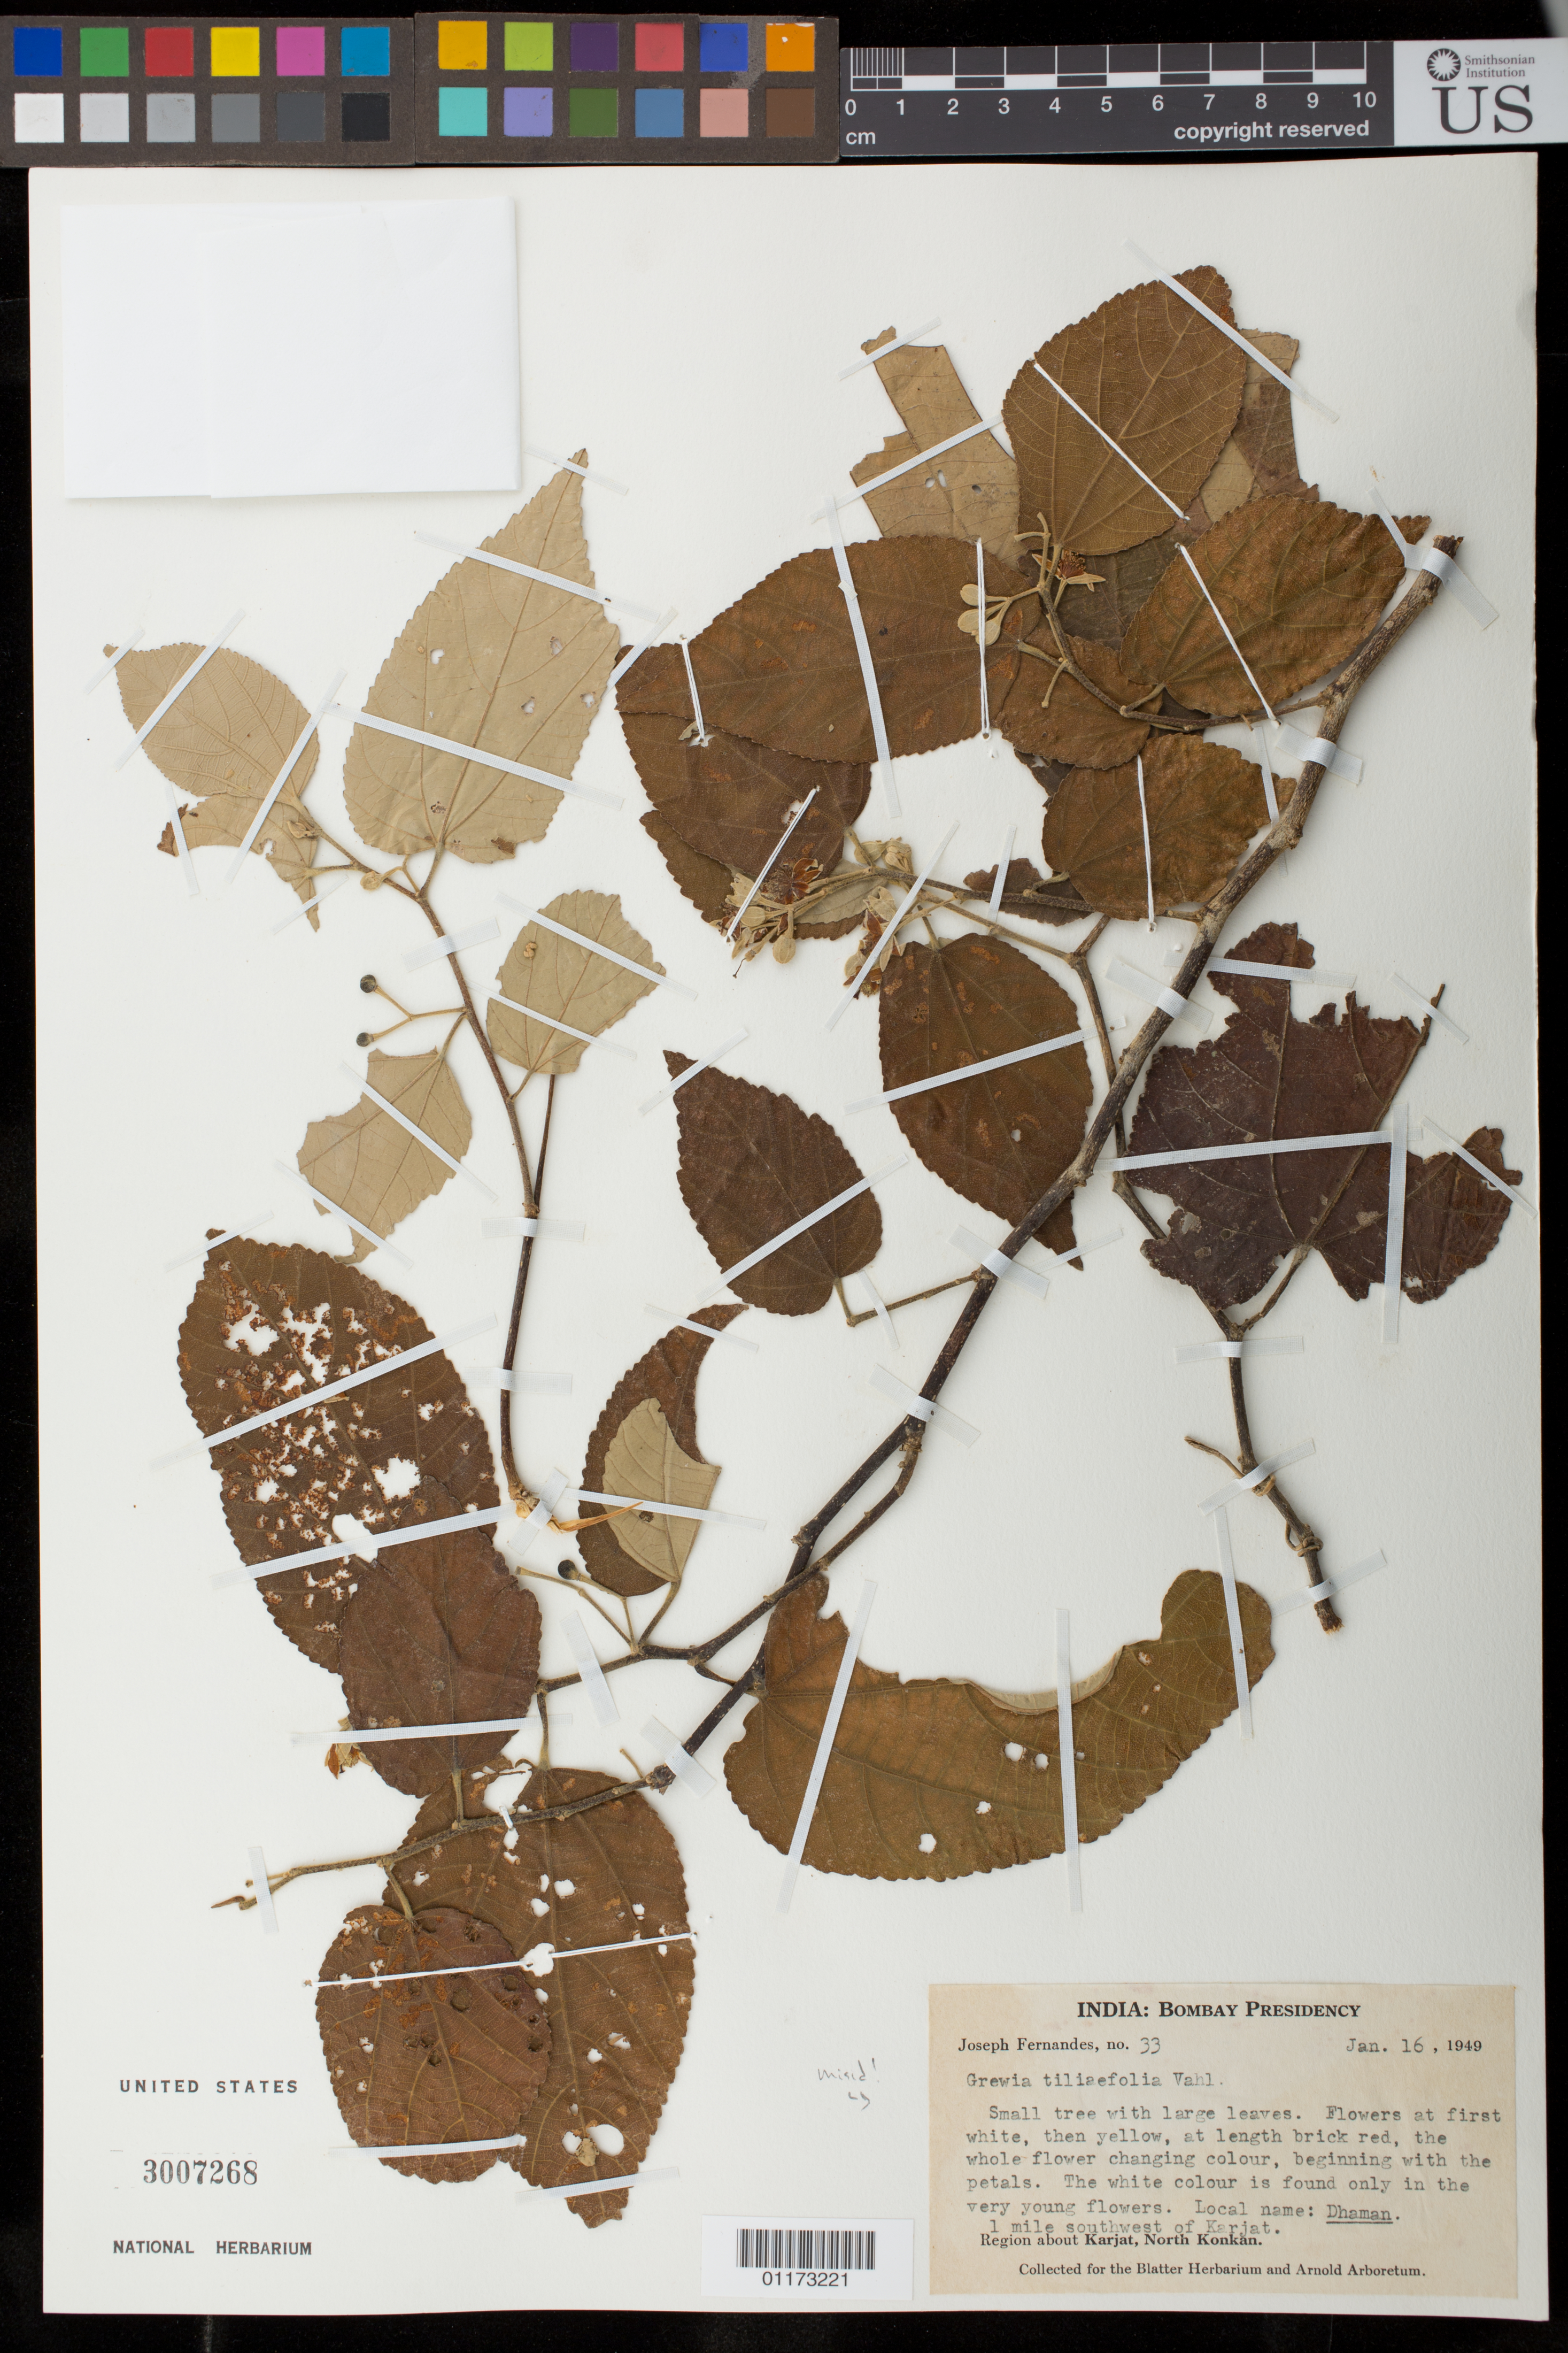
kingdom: Plantae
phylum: Tracheophyta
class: Magnoliopsida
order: Malvales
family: Malvaceae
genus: Grewia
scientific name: Grewia tiliifolia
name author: Vahl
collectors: J. Fernandes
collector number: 33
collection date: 1949-01-16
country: India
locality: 1 mile southwest of Karjat, Region about Karjat, North Konkan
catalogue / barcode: US 3007268